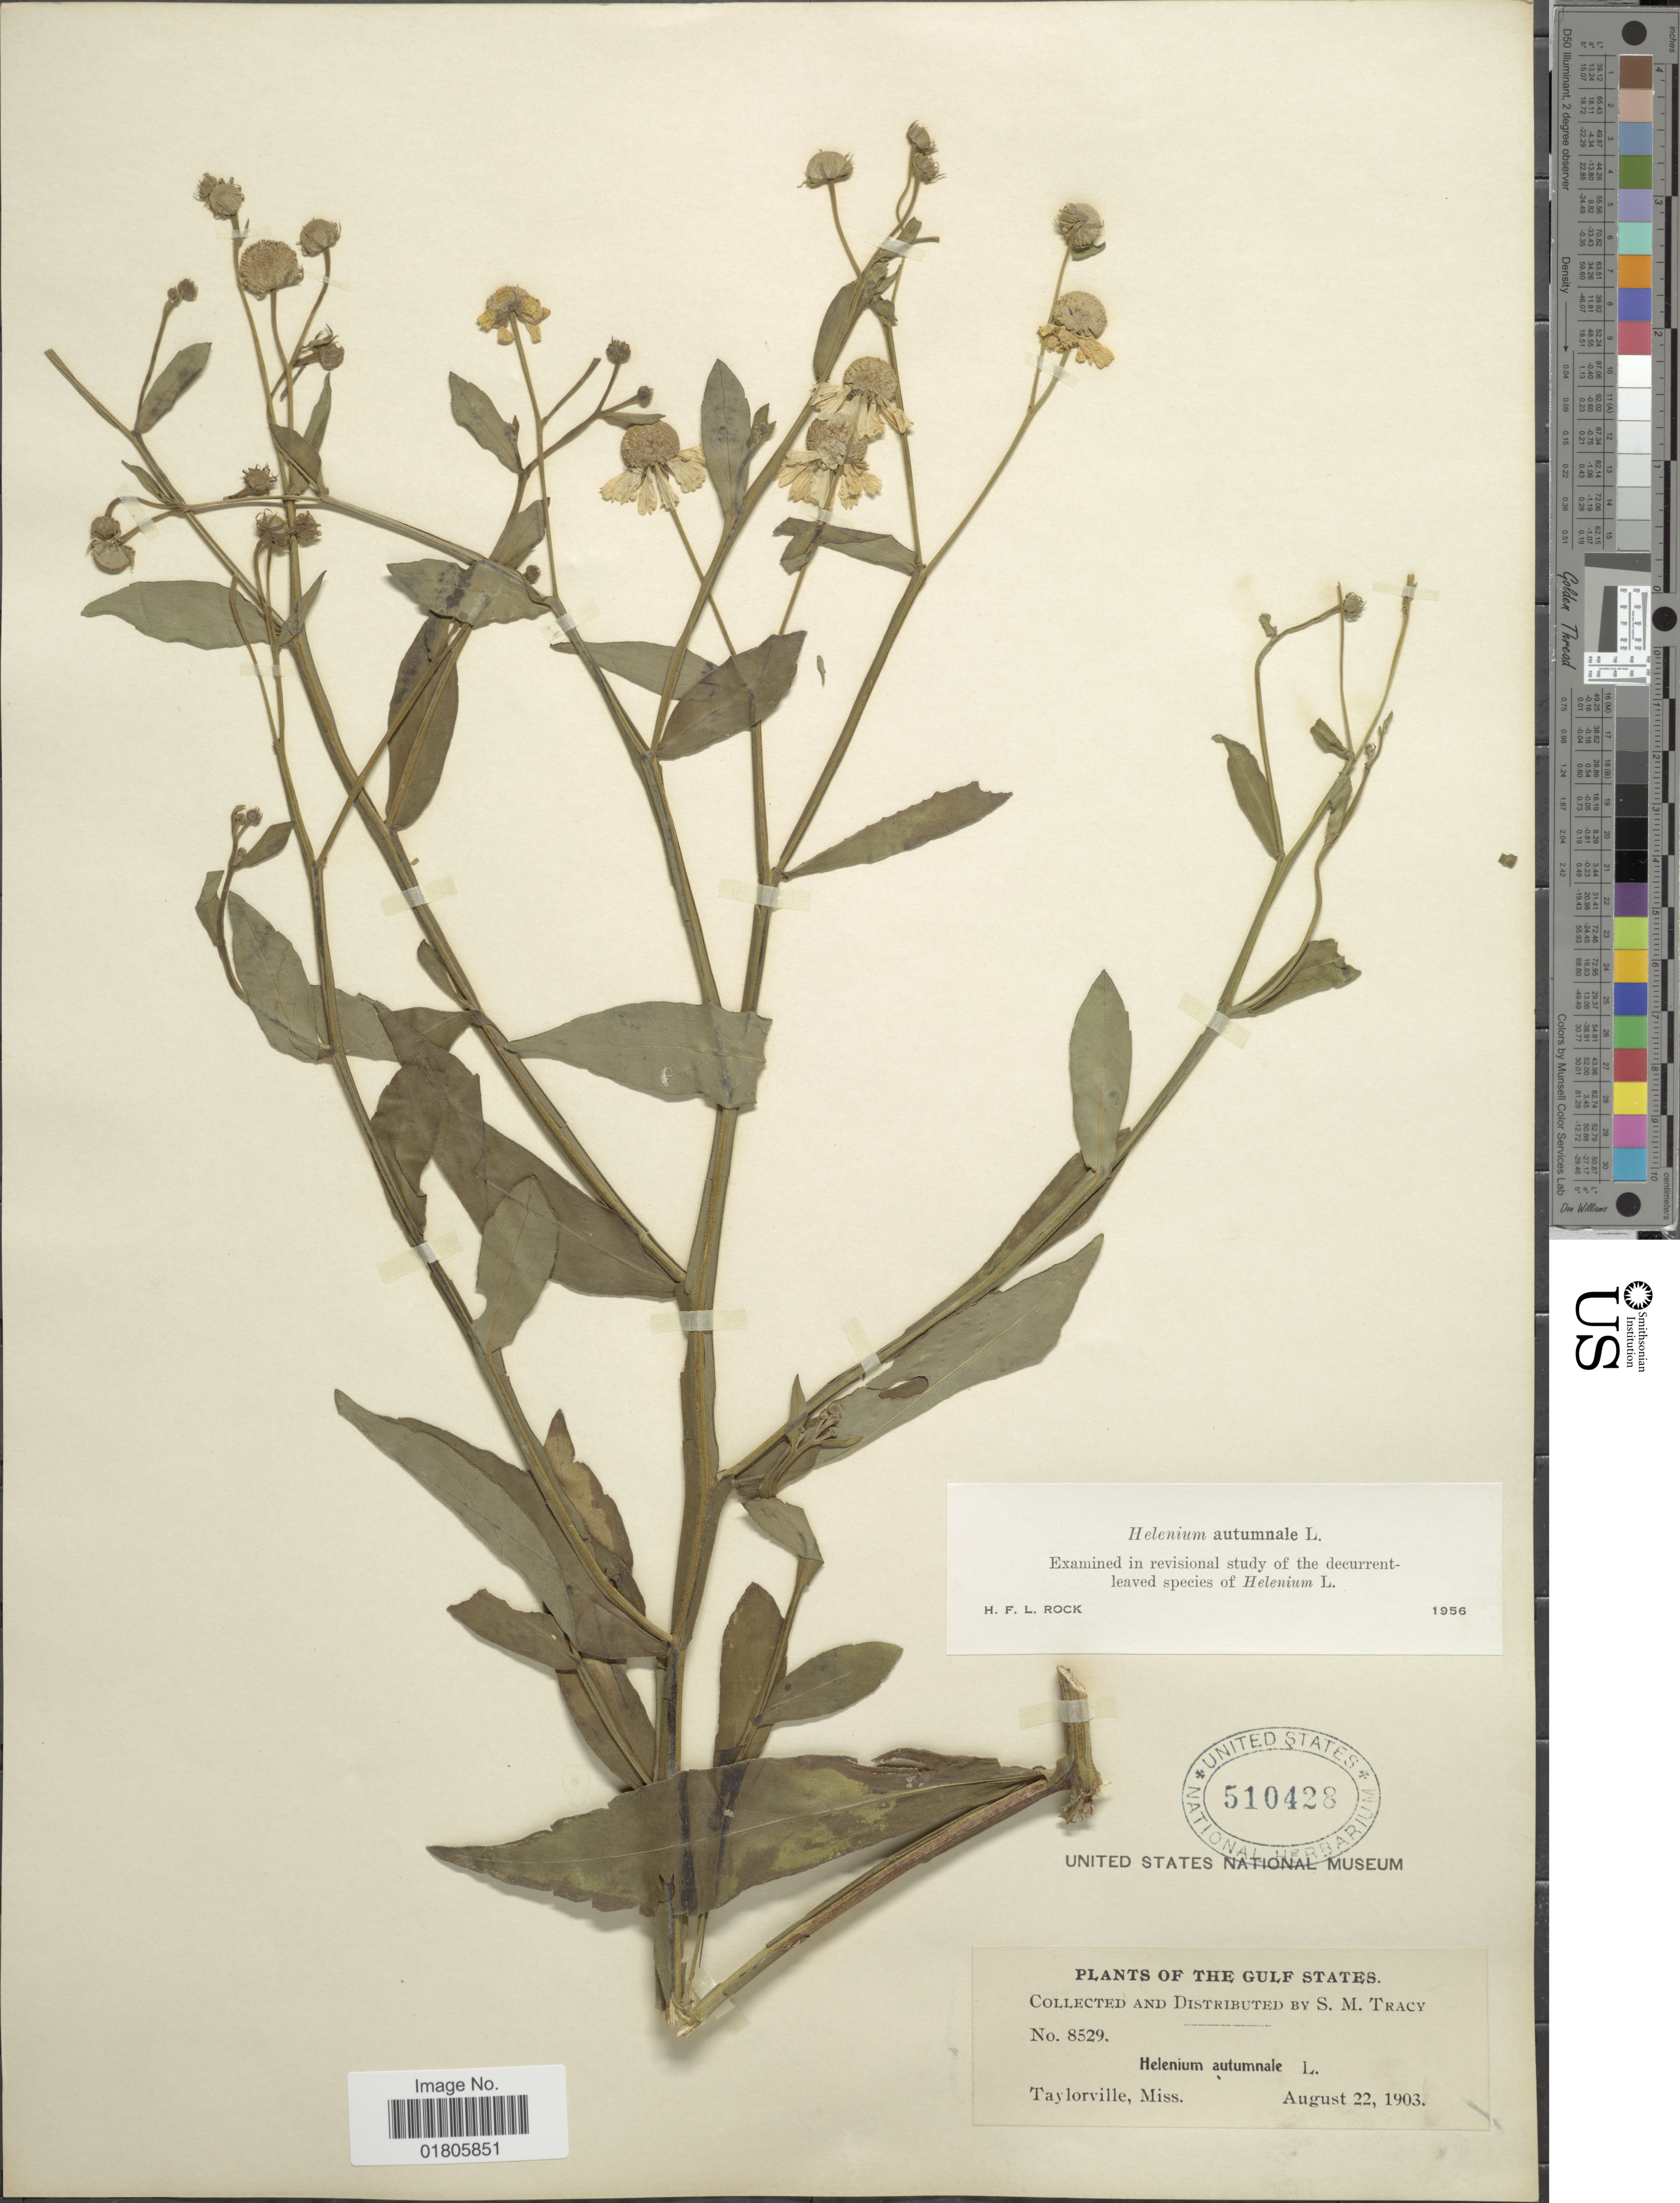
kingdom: Plantae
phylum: Tracheophyta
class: Magnoliopsida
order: Asterales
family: Asteraceae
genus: Helenium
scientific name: Helenium autumnale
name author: L.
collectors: S. M. Tracy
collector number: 8529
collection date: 1903-08-22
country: United States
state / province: Mississippi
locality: Taylorville, Miss. Gulf States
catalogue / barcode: US 510428